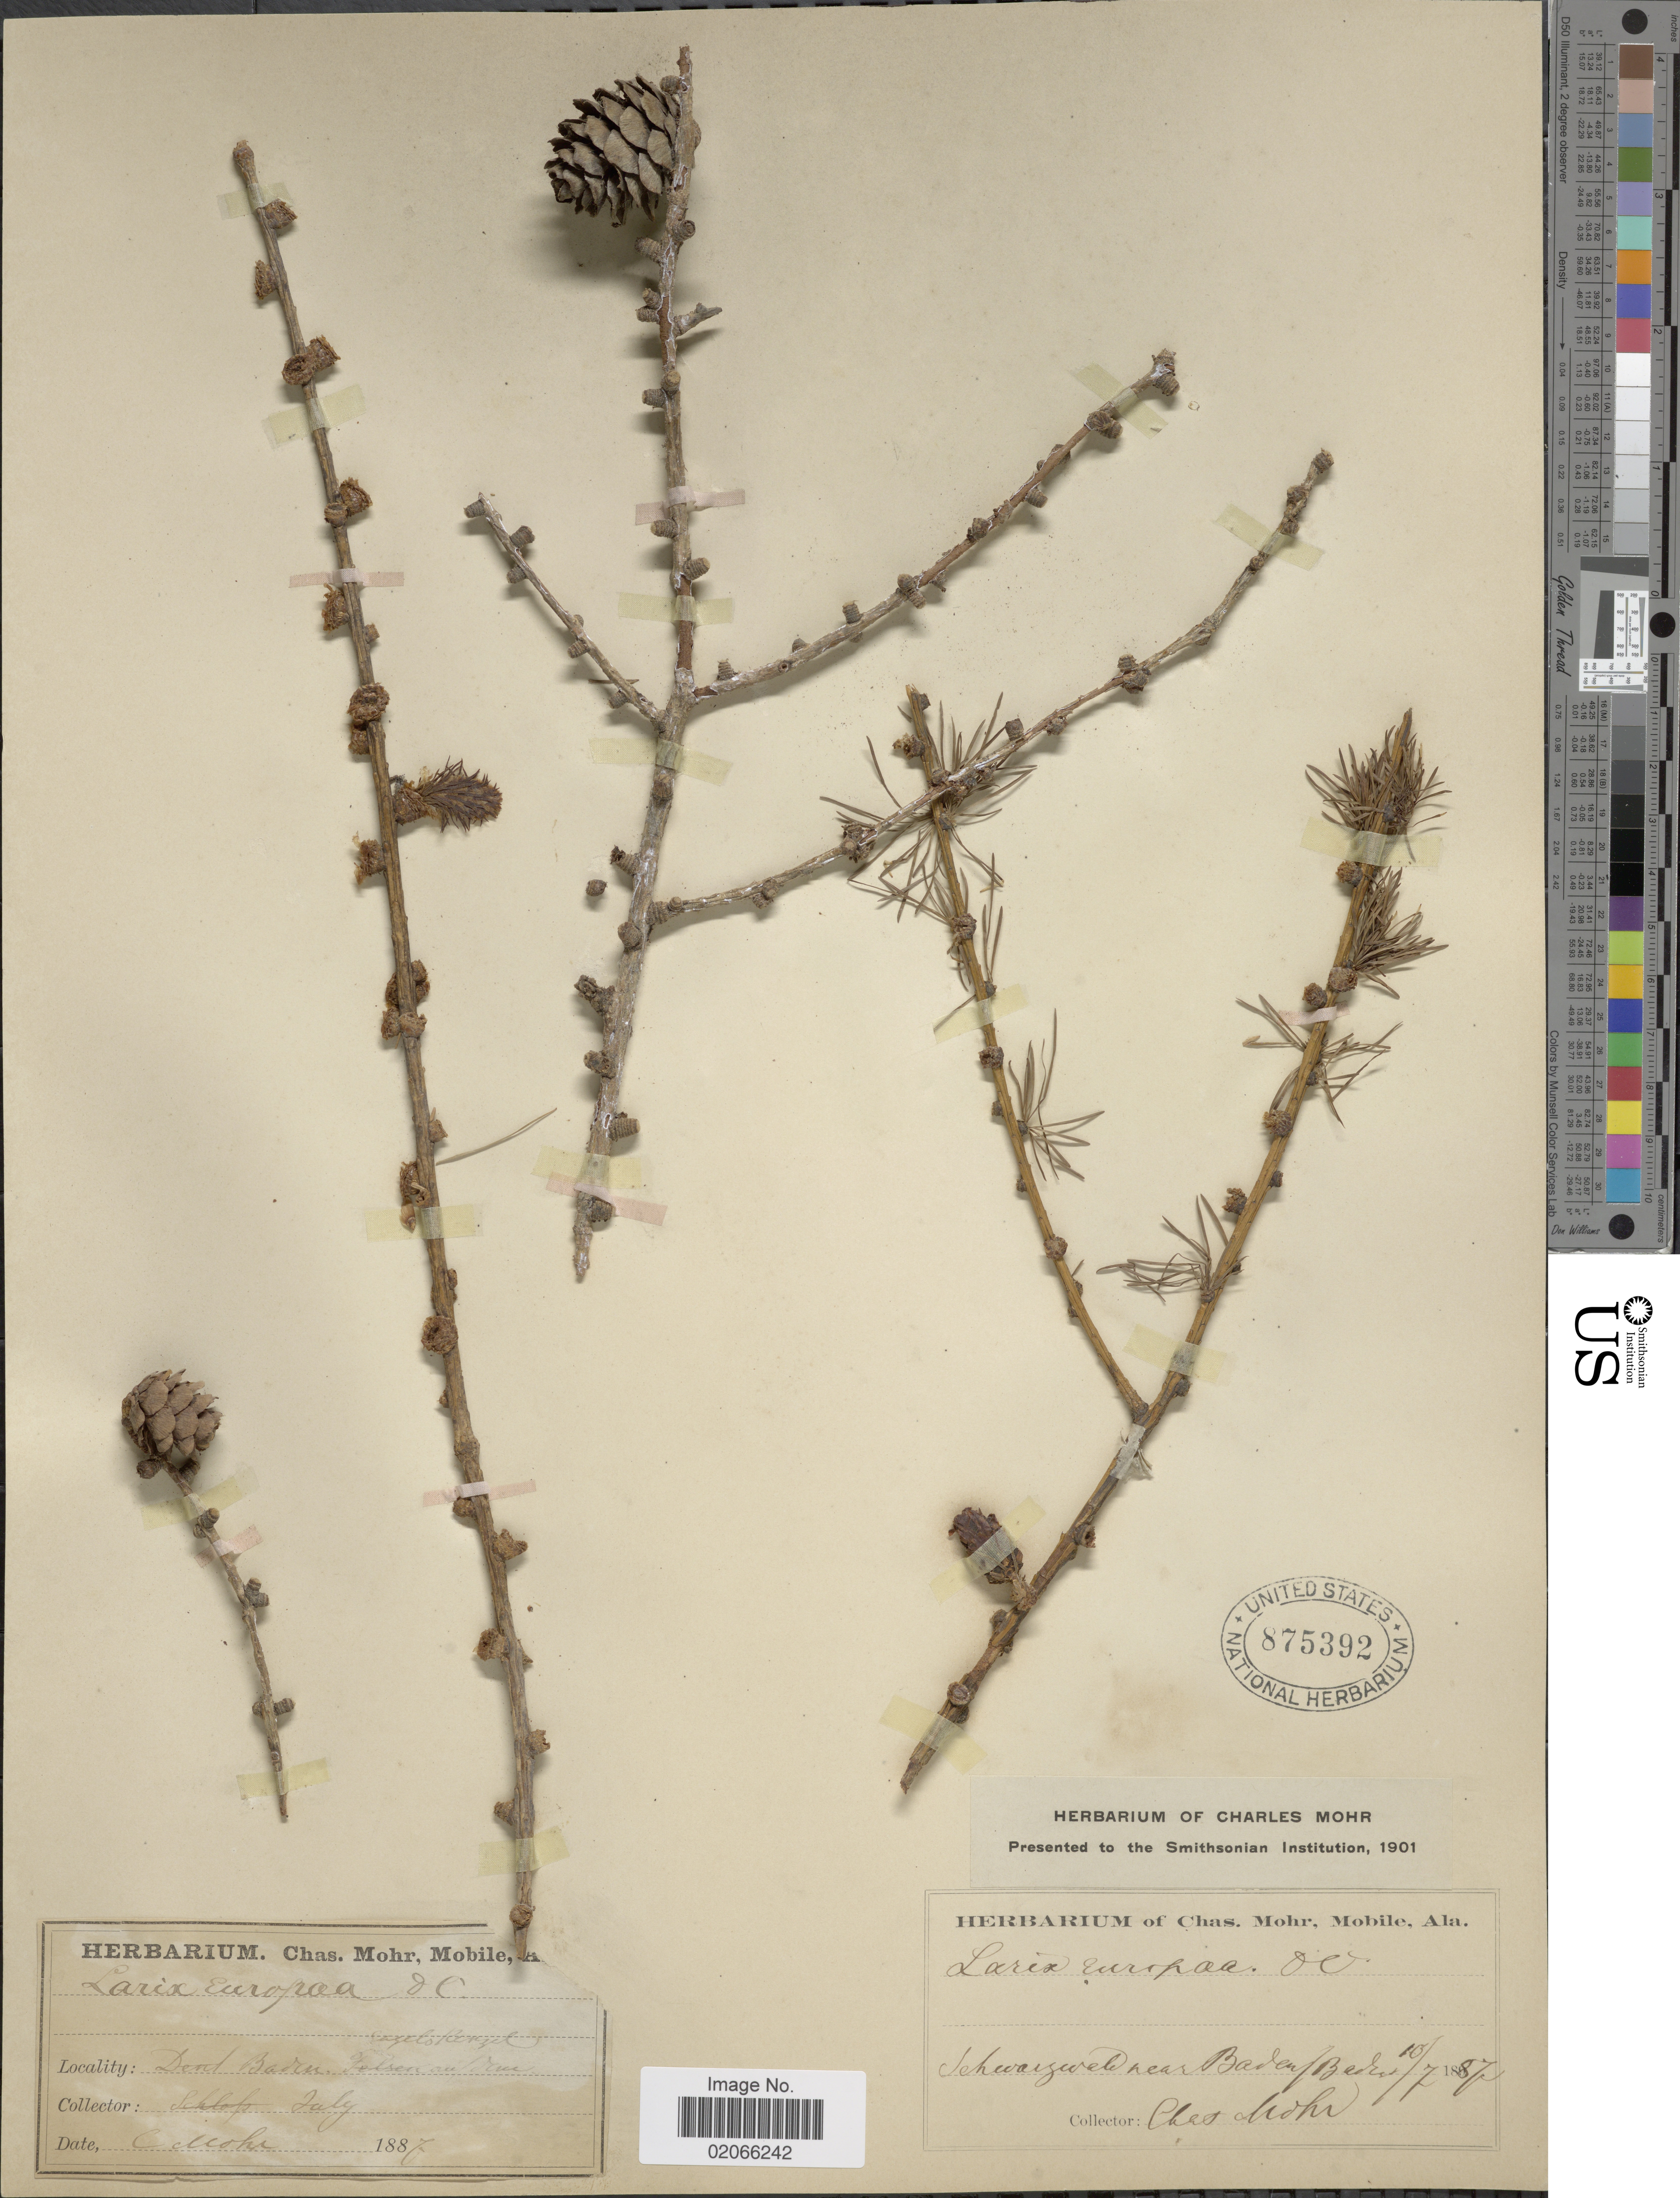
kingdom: Plantae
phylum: Tracheophyta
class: Pinopsida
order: Pinales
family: Pinaceae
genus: Larix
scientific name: Larix decidua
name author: Mill.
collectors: C. T. Mohr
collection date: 1887-07-10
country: Germany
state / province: Baden-Württemberg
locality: Schwarzwald near Baden-Baden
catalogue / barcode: US 875392